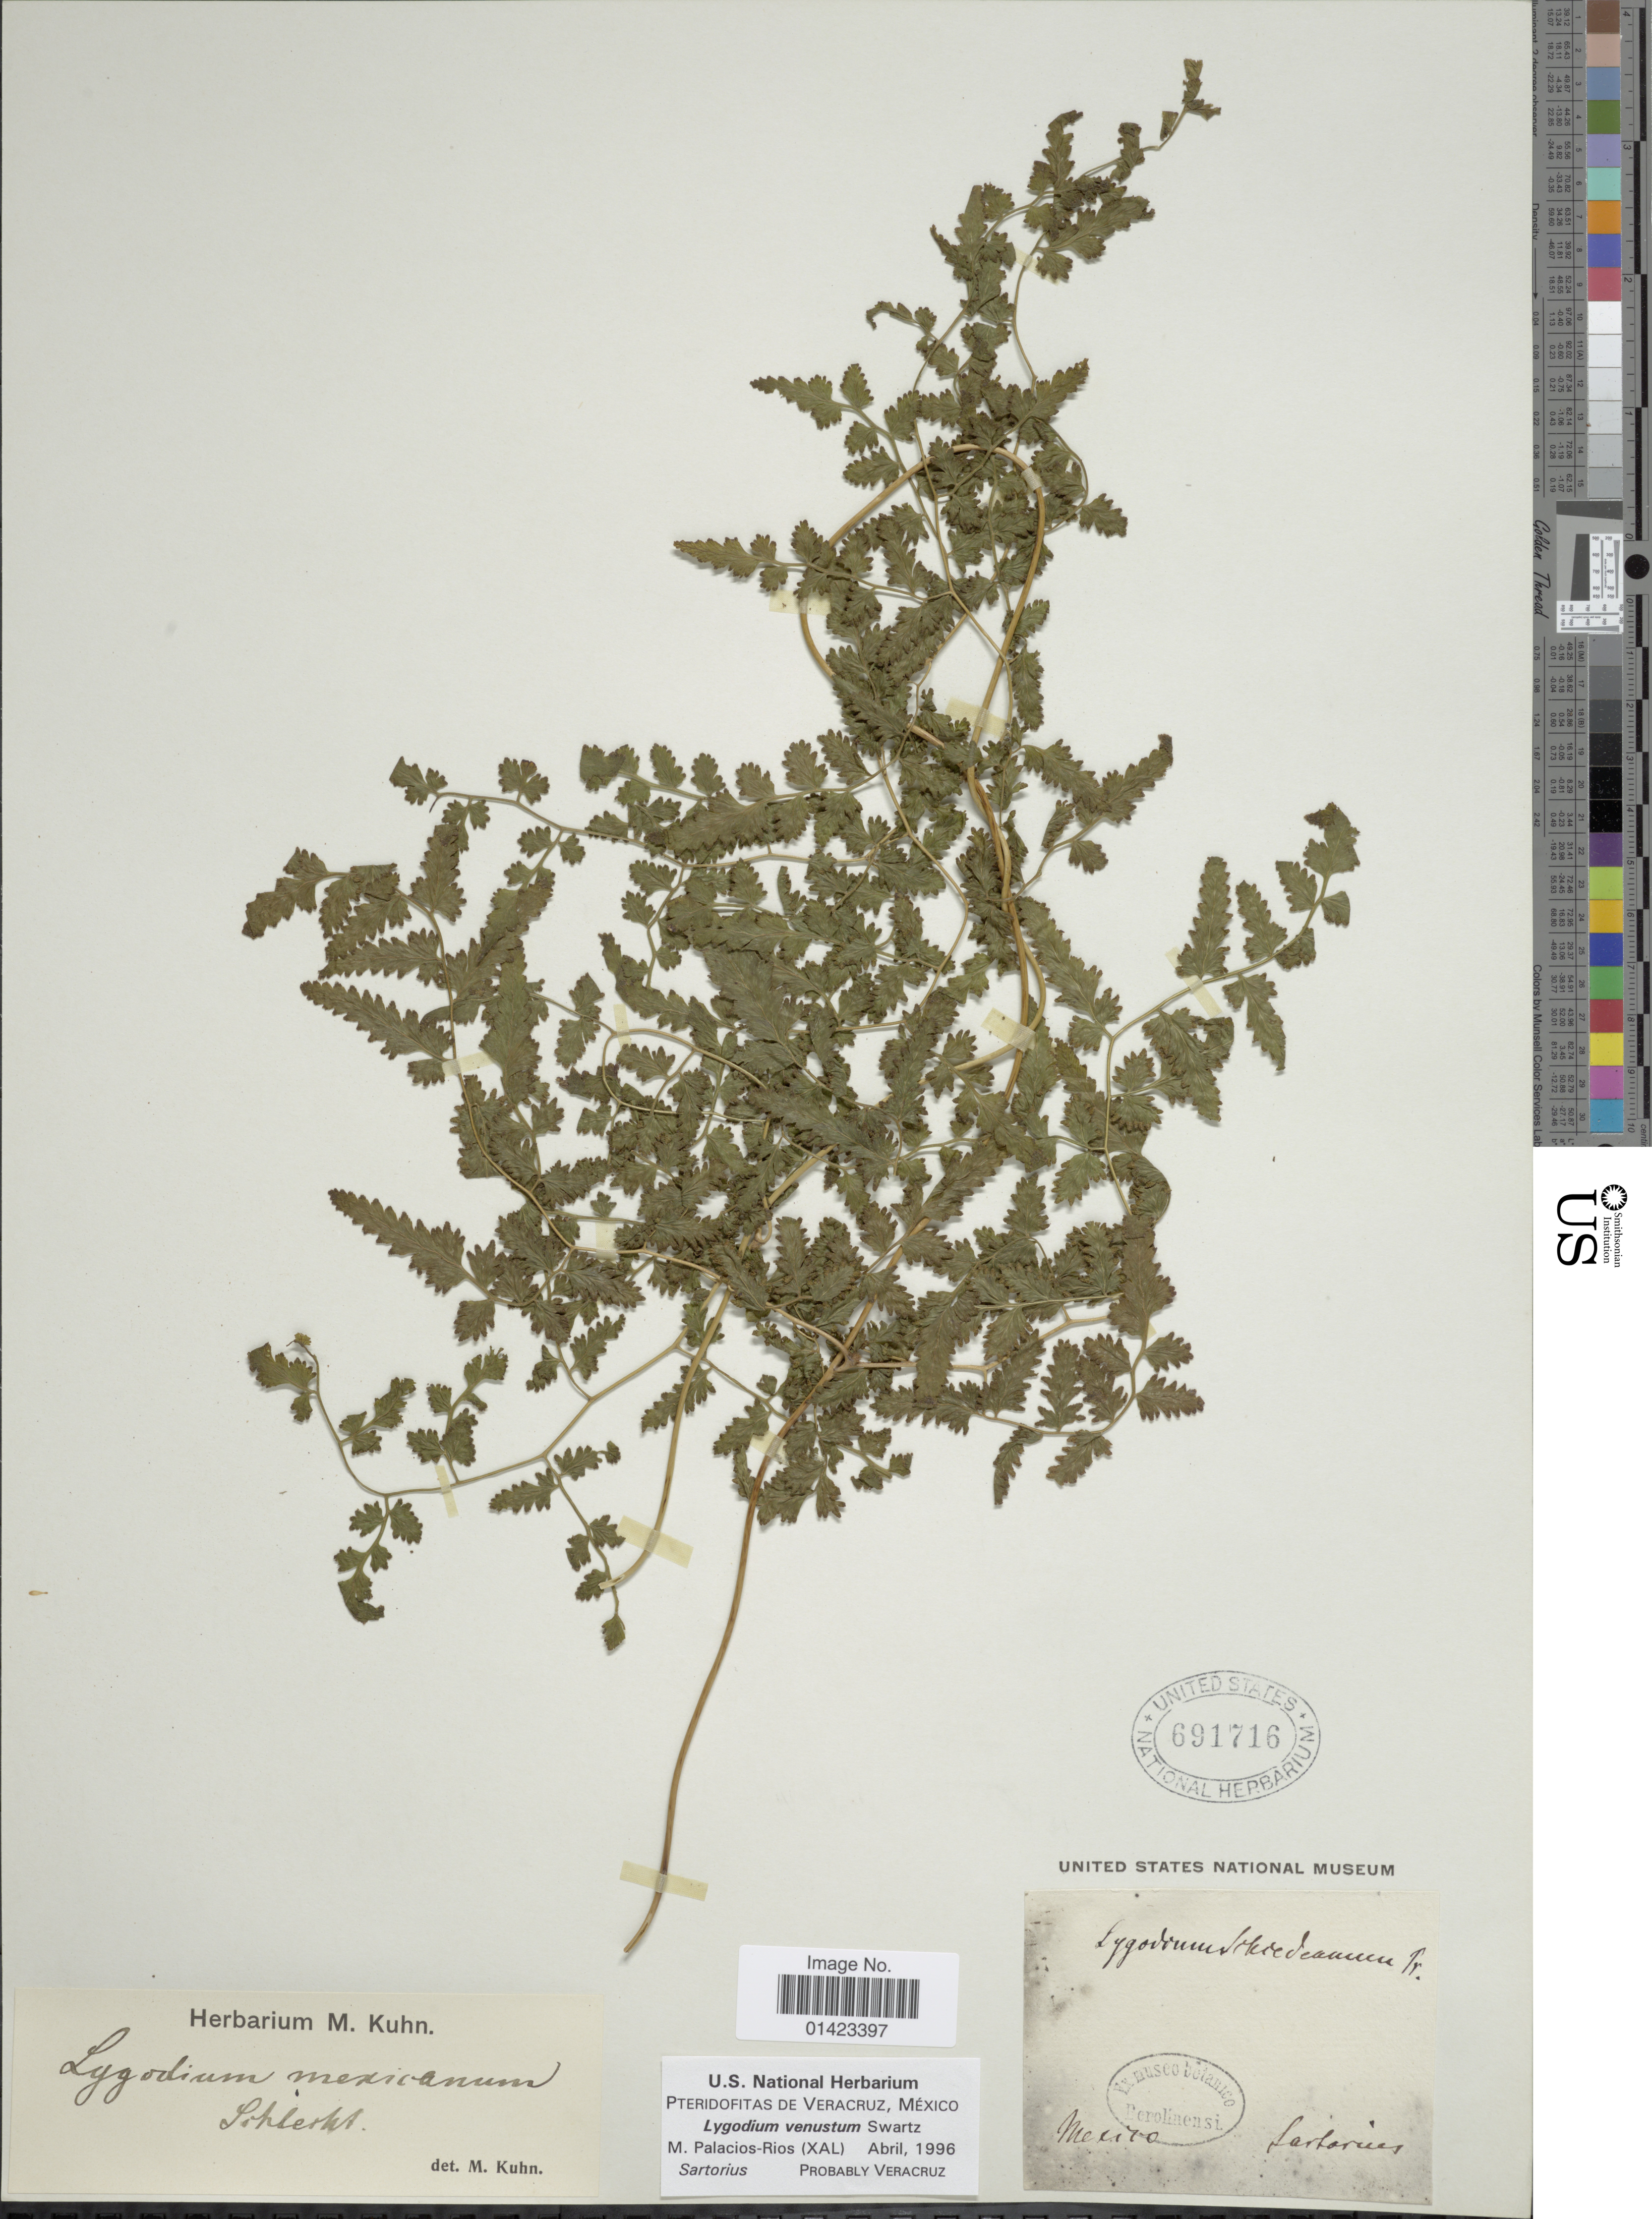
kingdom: Plantae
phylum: Tracheophyta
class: Polypodiopsida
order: Schizaeales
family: Lygodiaceae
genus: Lygodium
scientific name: Lygodium venustum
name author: Sw.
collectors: -. Sartorius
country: Mexico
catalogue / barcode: US 691716